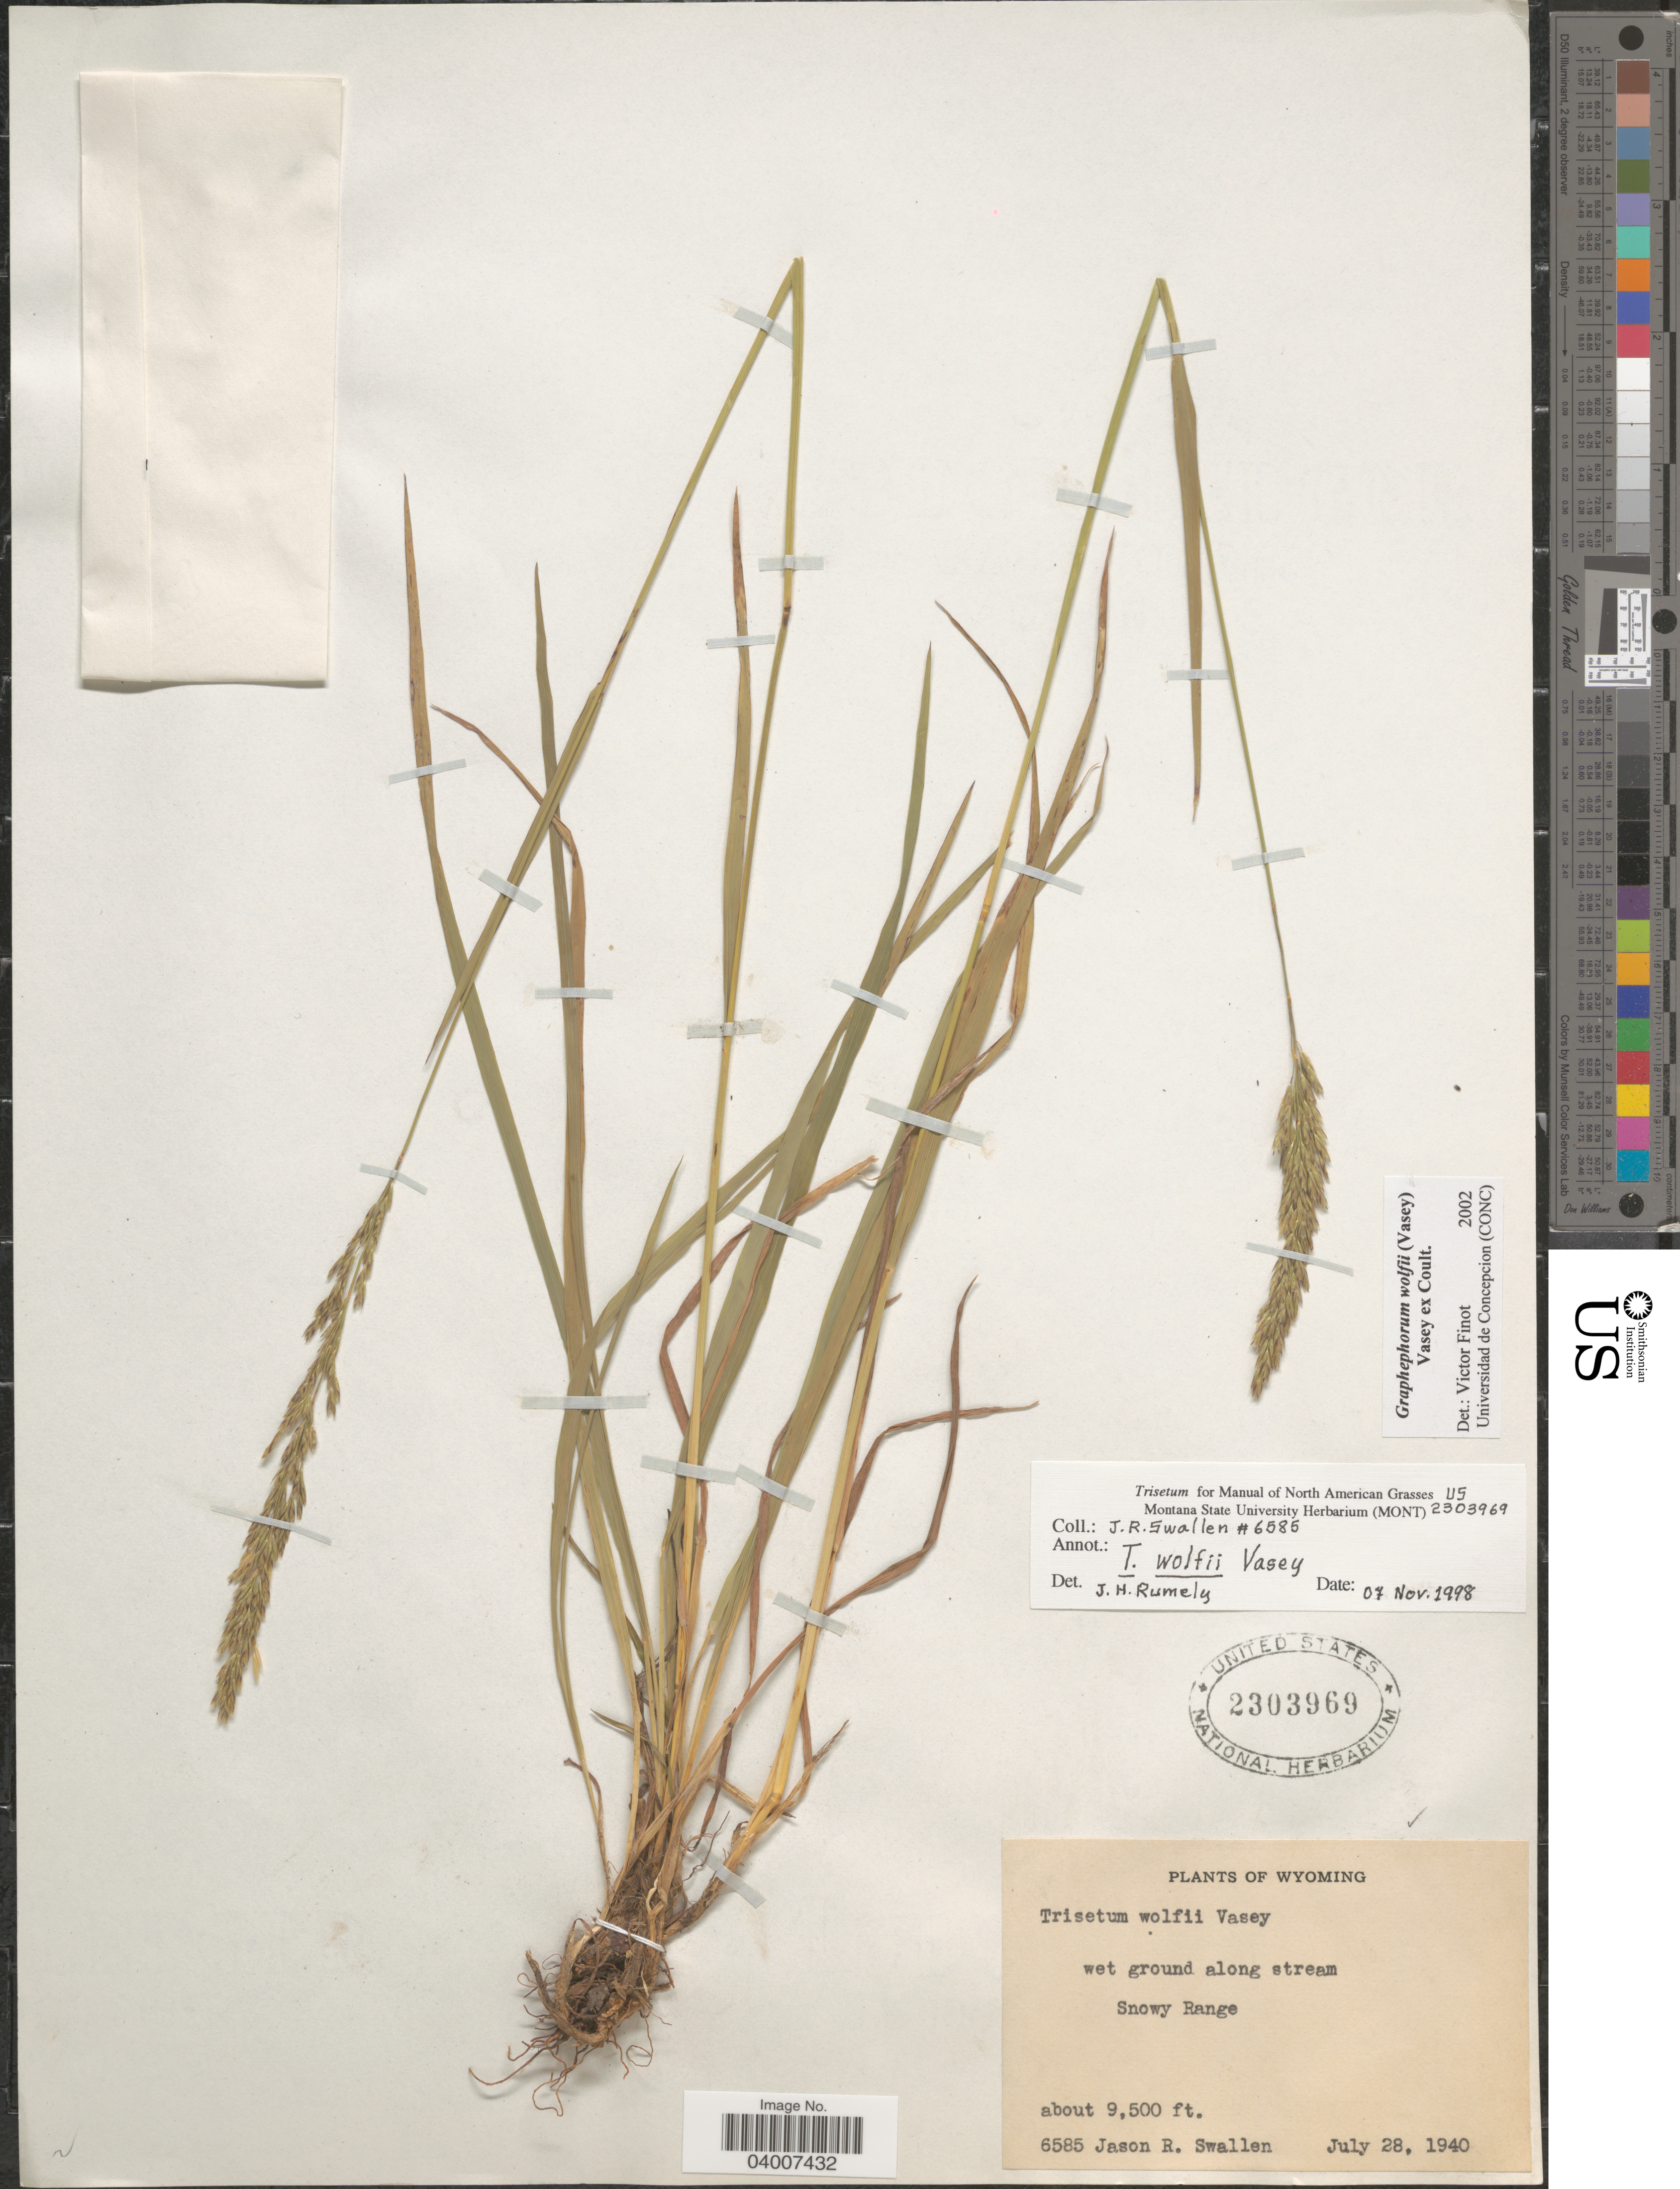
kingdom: Plantae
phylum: Tracheophyta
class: Liliopsida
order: Poales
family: Poaceae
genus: Graphephorum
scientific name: Graphephorum wolfii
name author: (E. Fourn.) Vasey ex Coult.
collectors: J. R. Swallen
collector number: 6585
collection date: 1940-07-28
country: United States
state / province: Wyoming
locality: Snowy Range.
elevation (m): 2896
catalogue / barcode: US 2303969